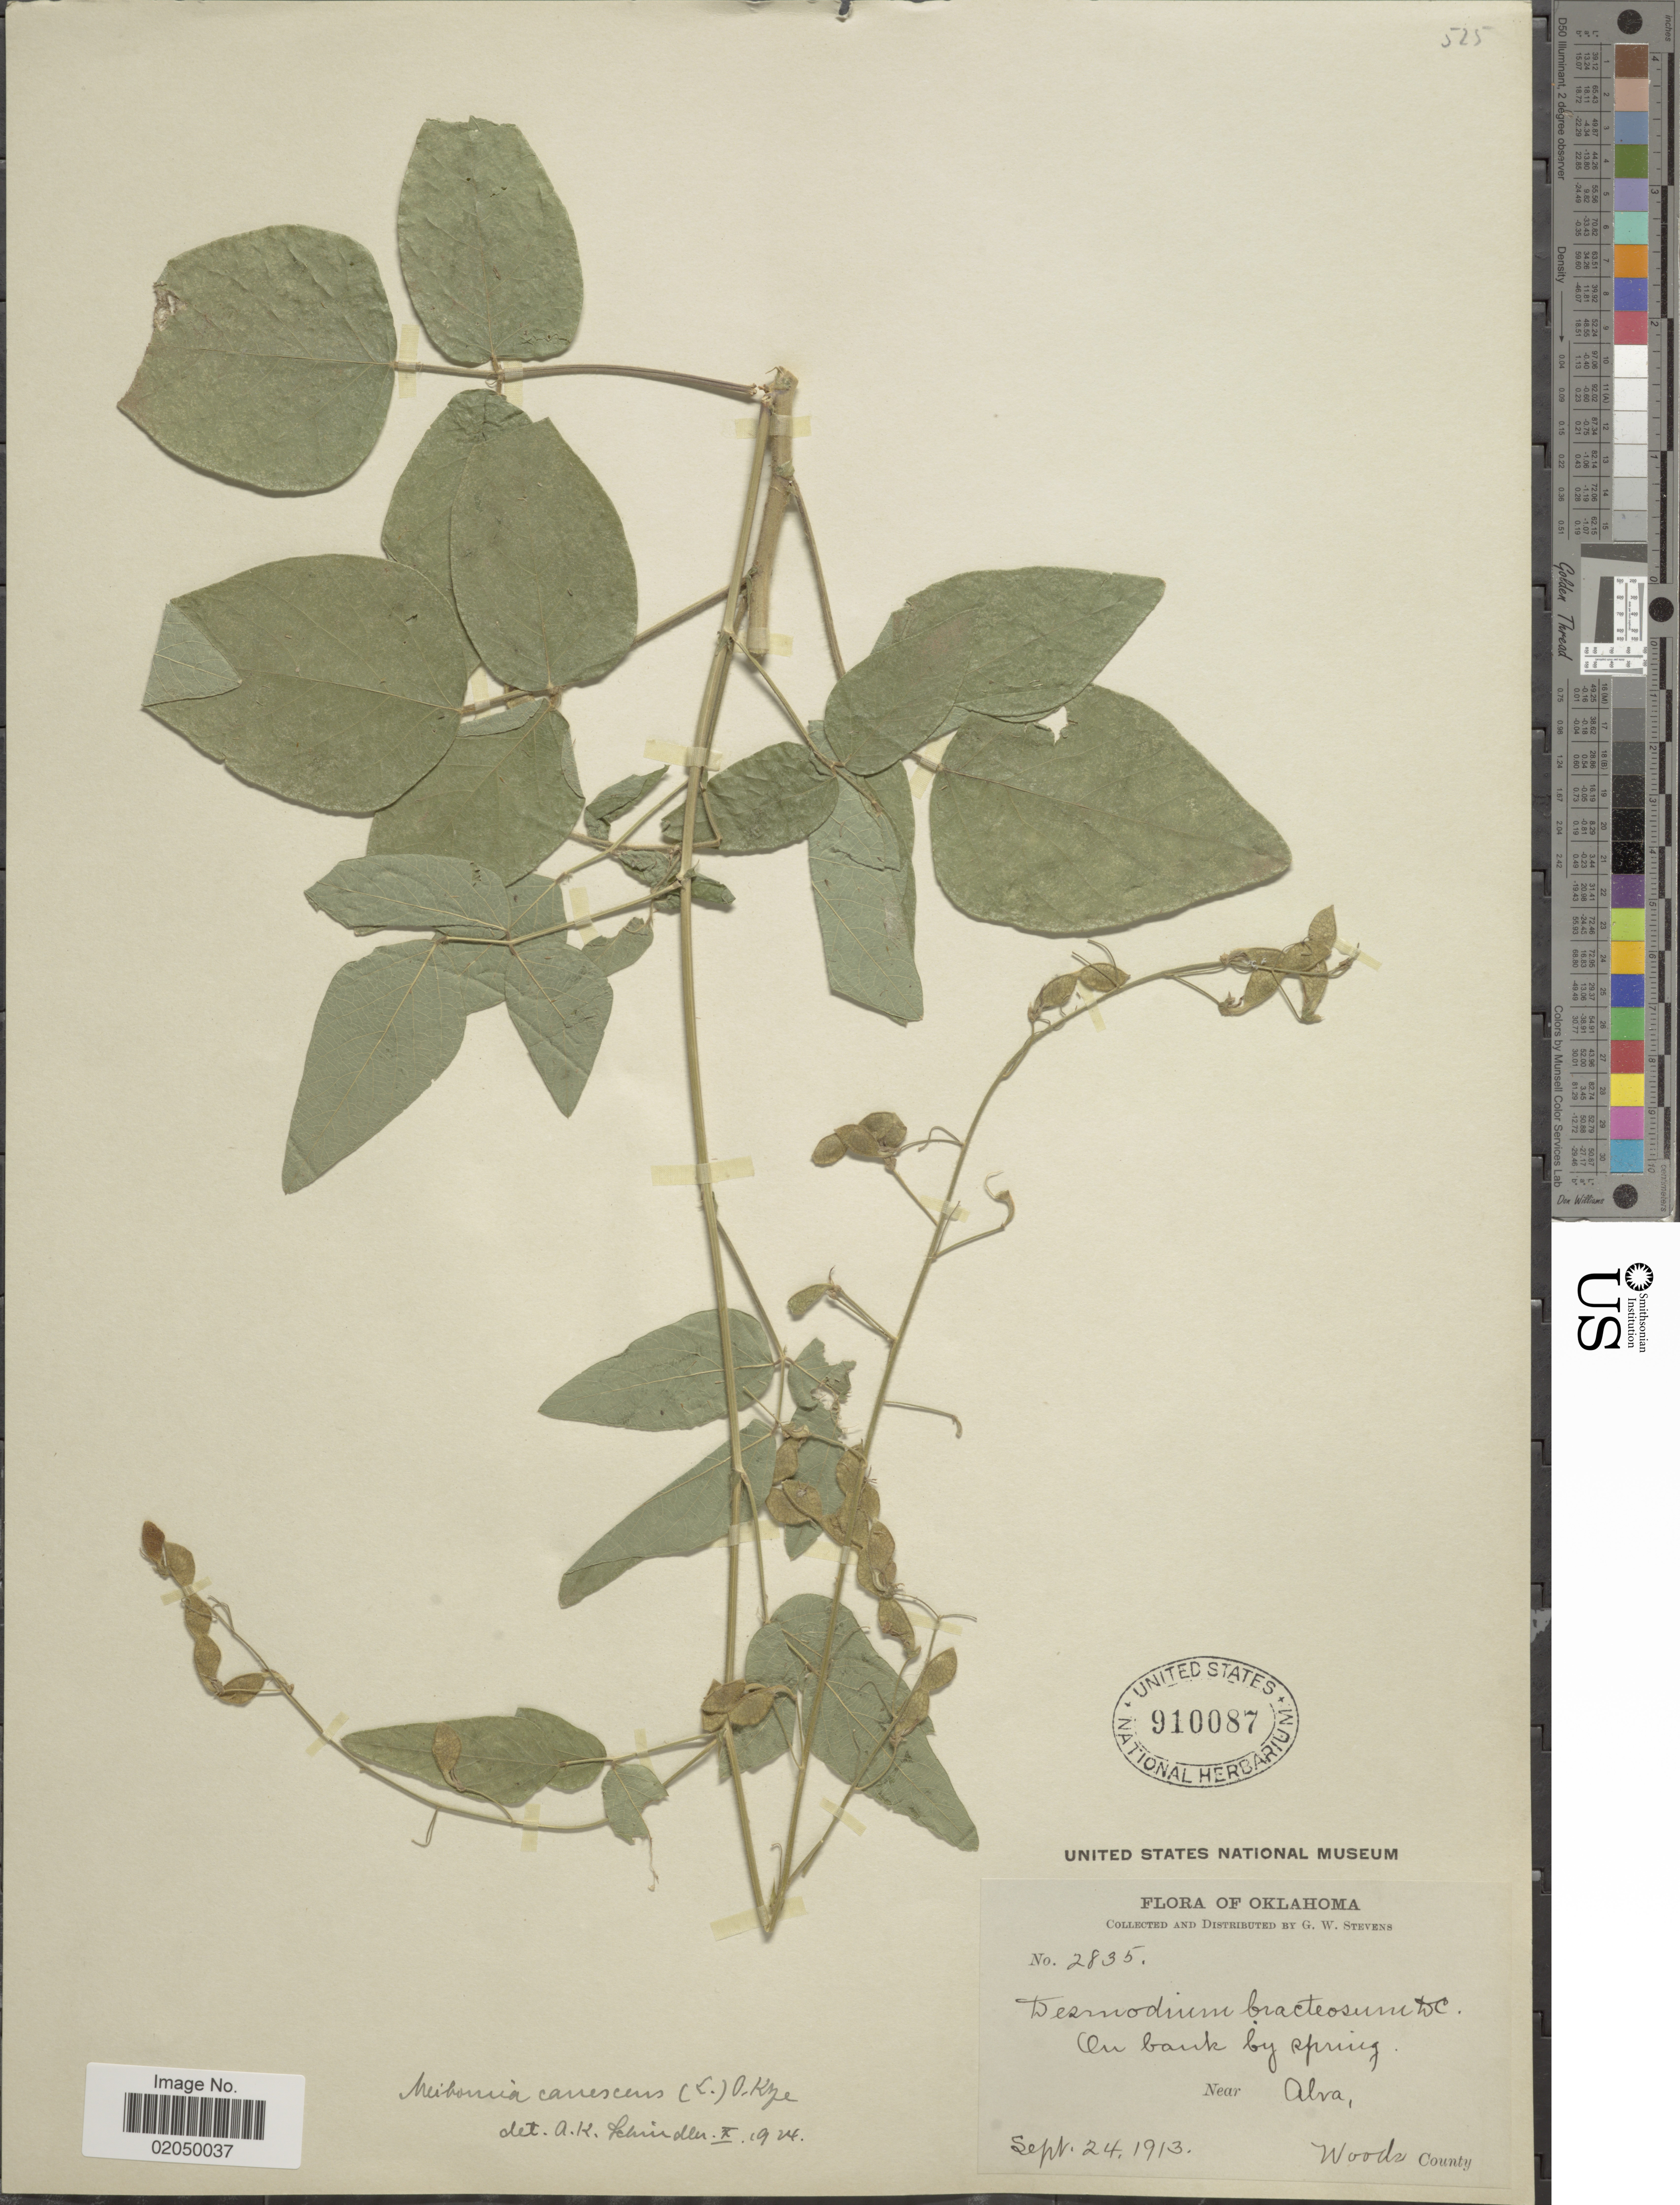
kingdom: Plantae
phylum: Tracheophyta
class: Magnoliopsida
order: Fabales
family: Fabaceae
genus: Desmodium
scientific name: Desmodium canescens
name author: (L.) DC.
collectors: G. W. Stevens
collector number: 2835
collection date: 1913-09-24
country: United States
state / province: Oklahoma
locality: On bank by spring. Near Alva. Woods County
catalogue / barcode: US 910087